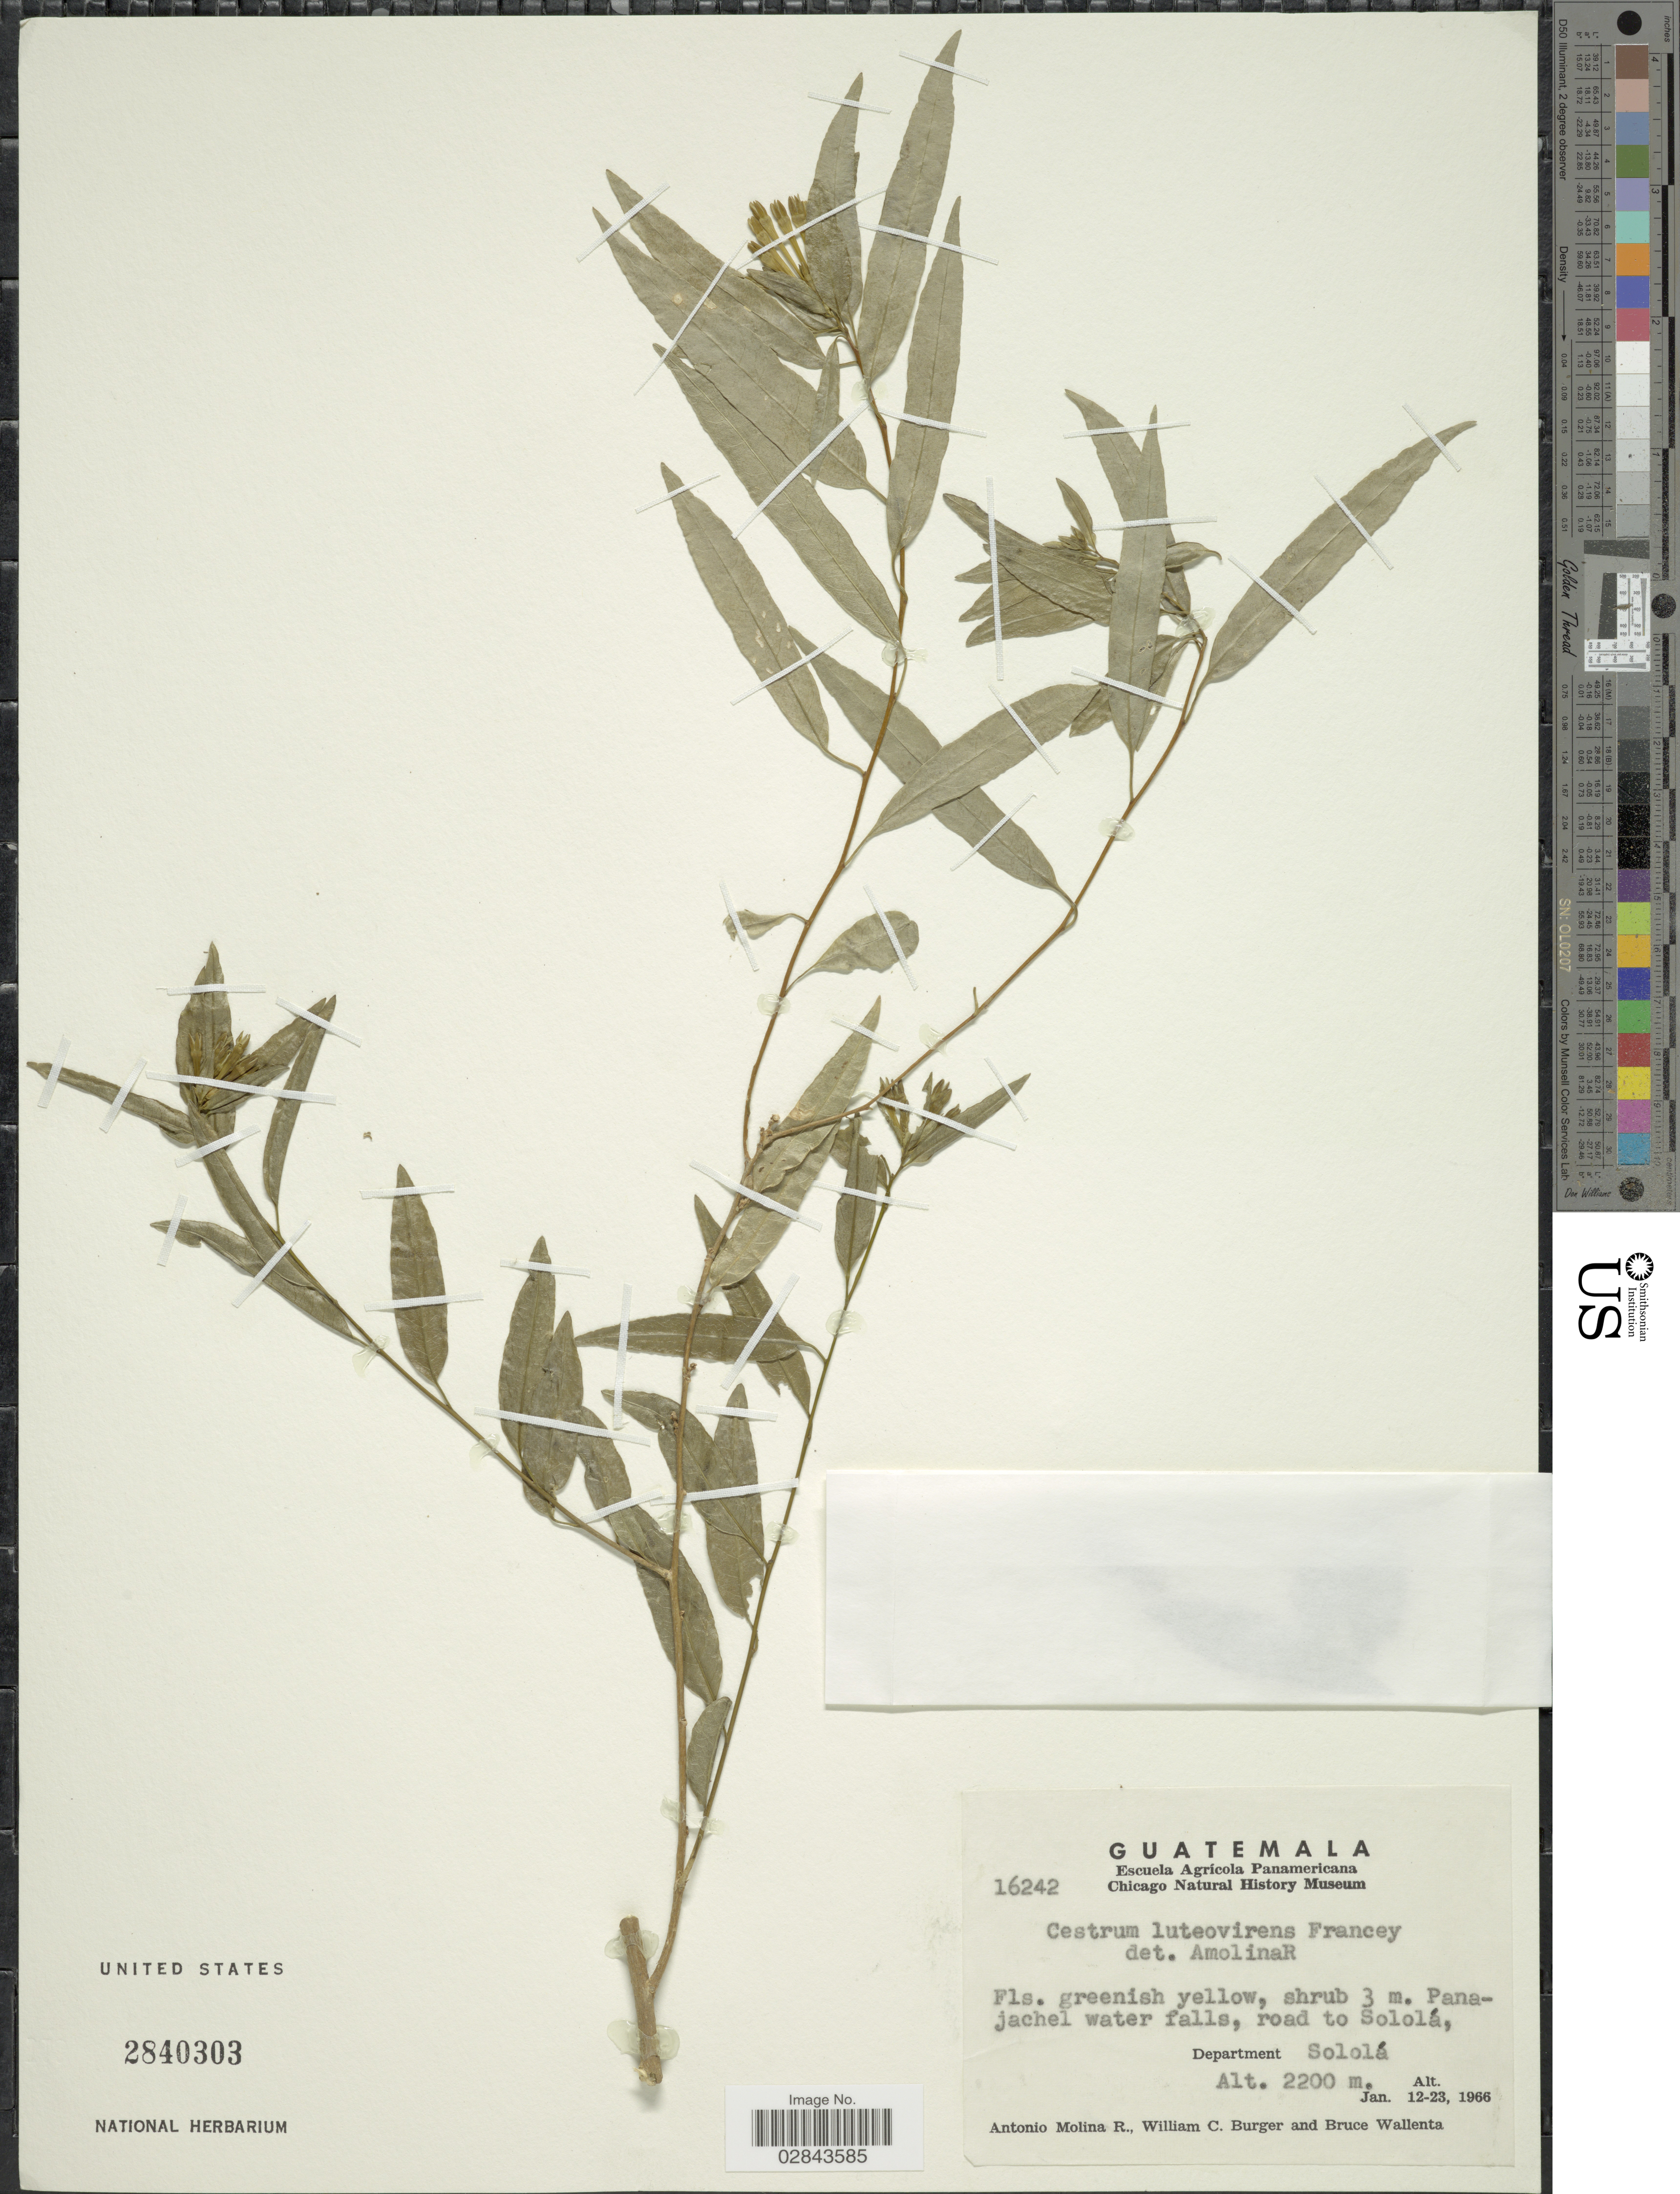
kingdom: Plantae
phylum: Tracheophyta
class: Magnoliopsida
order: Solanales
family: Solanaceae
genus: Cestrum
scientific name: Cestrum luteo-virescens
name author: Francey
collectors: A. Molina R., W. Burger & B. Wallenta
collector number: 16242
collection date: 1966-01-12/1966-01-23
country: Guatemala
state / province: Sololá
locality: Panajachel water falls, road to Soloá, Department Sololá.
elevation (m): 2200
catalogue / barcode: US 2840303